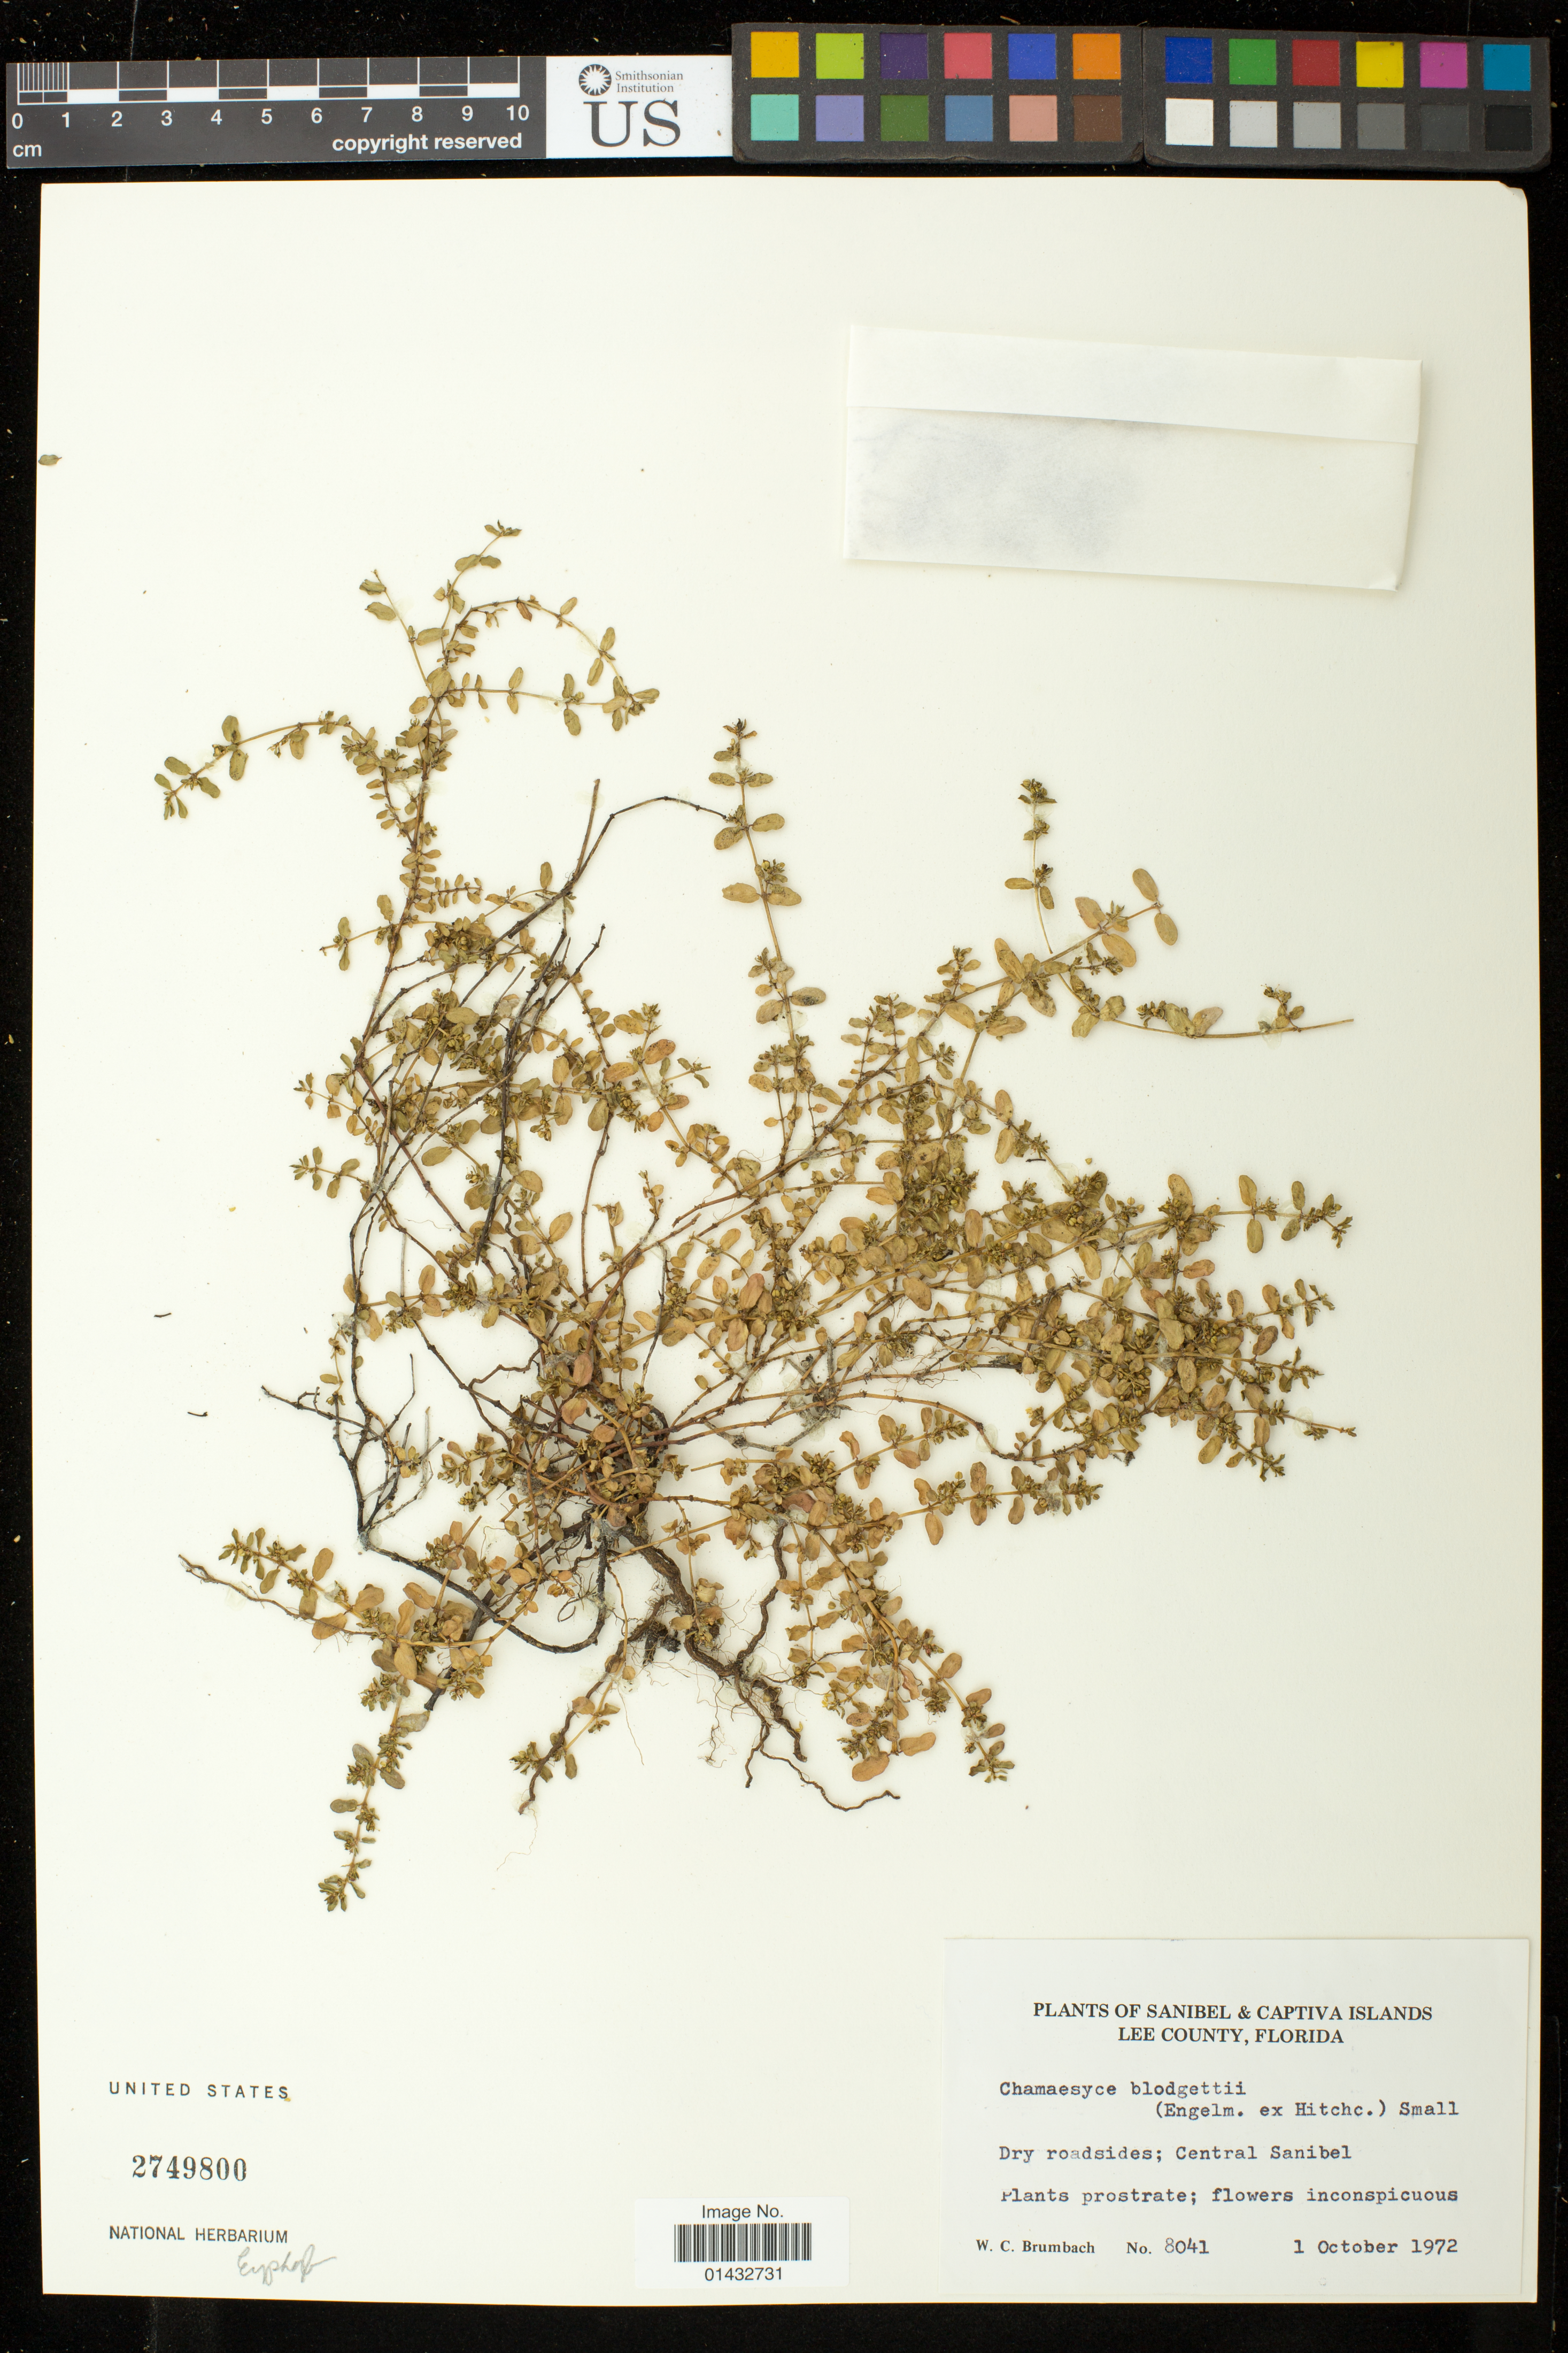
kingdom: Plantae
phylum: Tracheophyta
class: Magnoliopsida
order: Malpighiales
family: Euphorbiaceae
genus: Euphorbia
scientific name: Euphorbia blodgettii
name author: Engelm. ex Hitchc.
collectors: W. C. Brumbach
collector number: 8041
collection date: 1972-10-01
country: United States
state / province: Florida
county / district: Lee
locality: Central Sanibel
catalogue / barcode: US 2749800